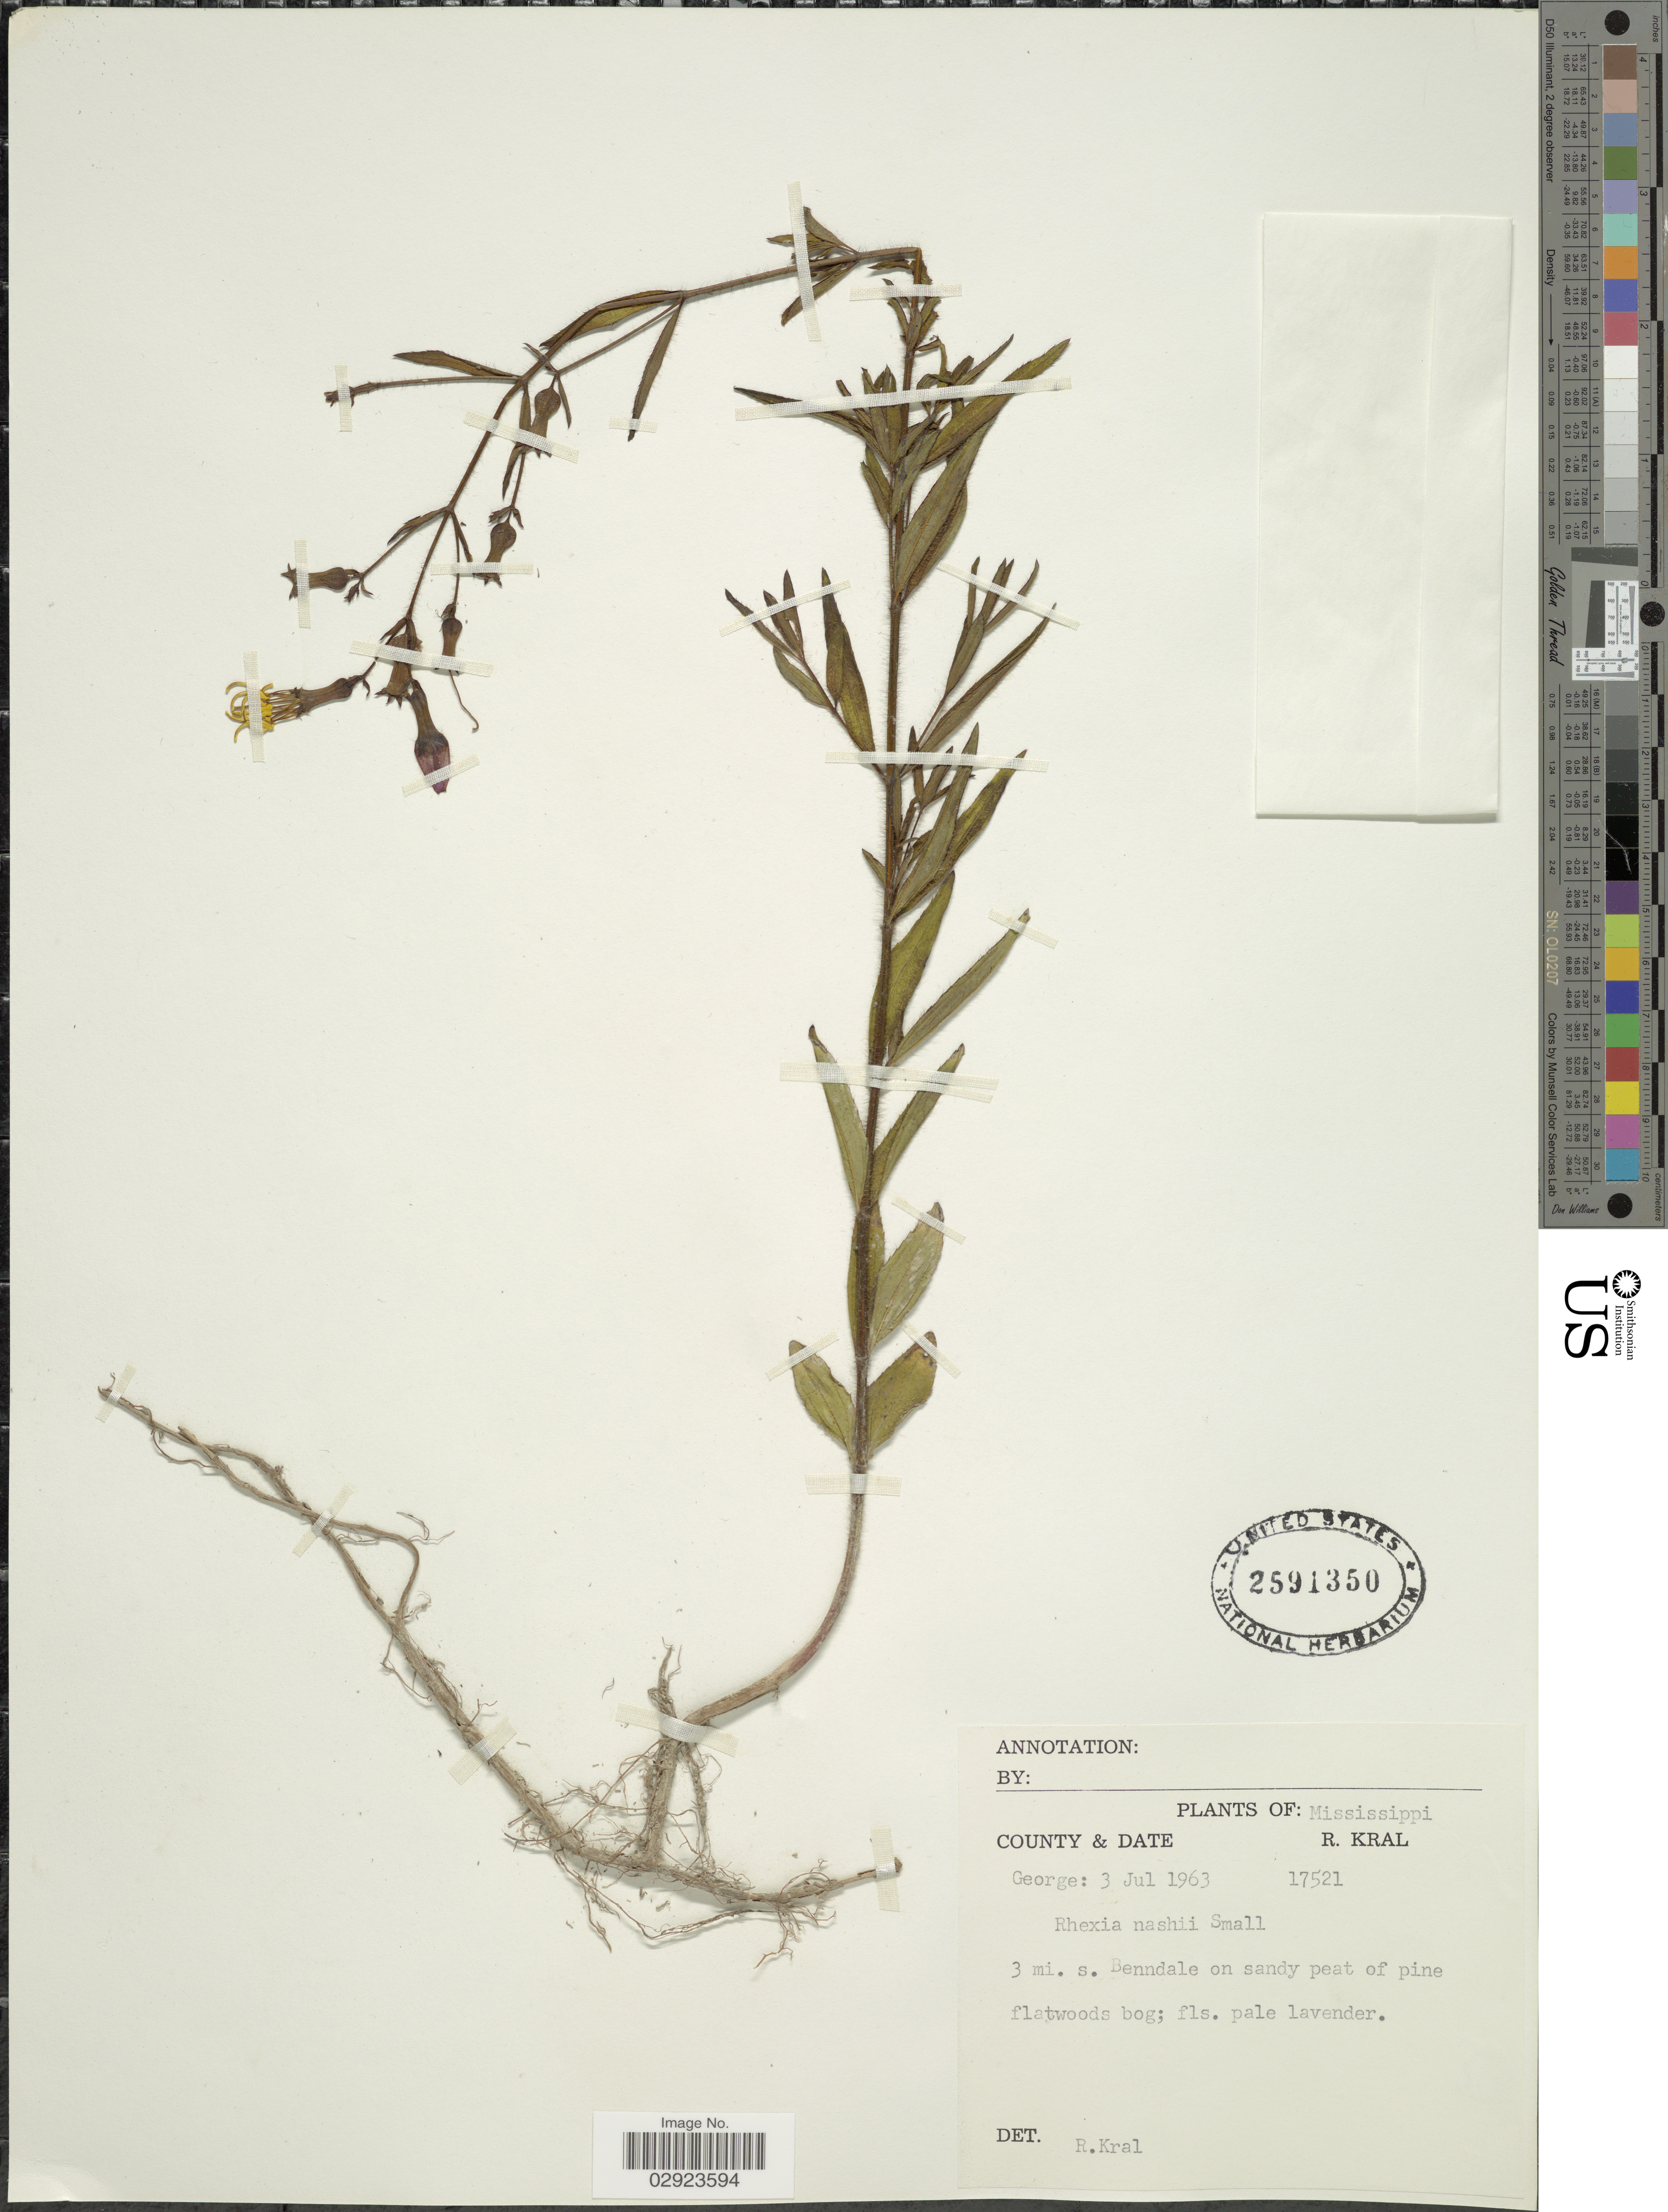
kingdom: Plantae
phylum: Tracheophyta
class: Magnoliopsida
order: Myrtales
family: Melastomataceae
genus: Rhexia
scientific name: Rhexia nashii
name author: Small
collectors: R. Kral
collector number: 17521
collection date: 1963-07-03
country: United States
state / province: Mississippi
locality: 3 mi. s. Benndale.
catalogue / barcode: US 2591350